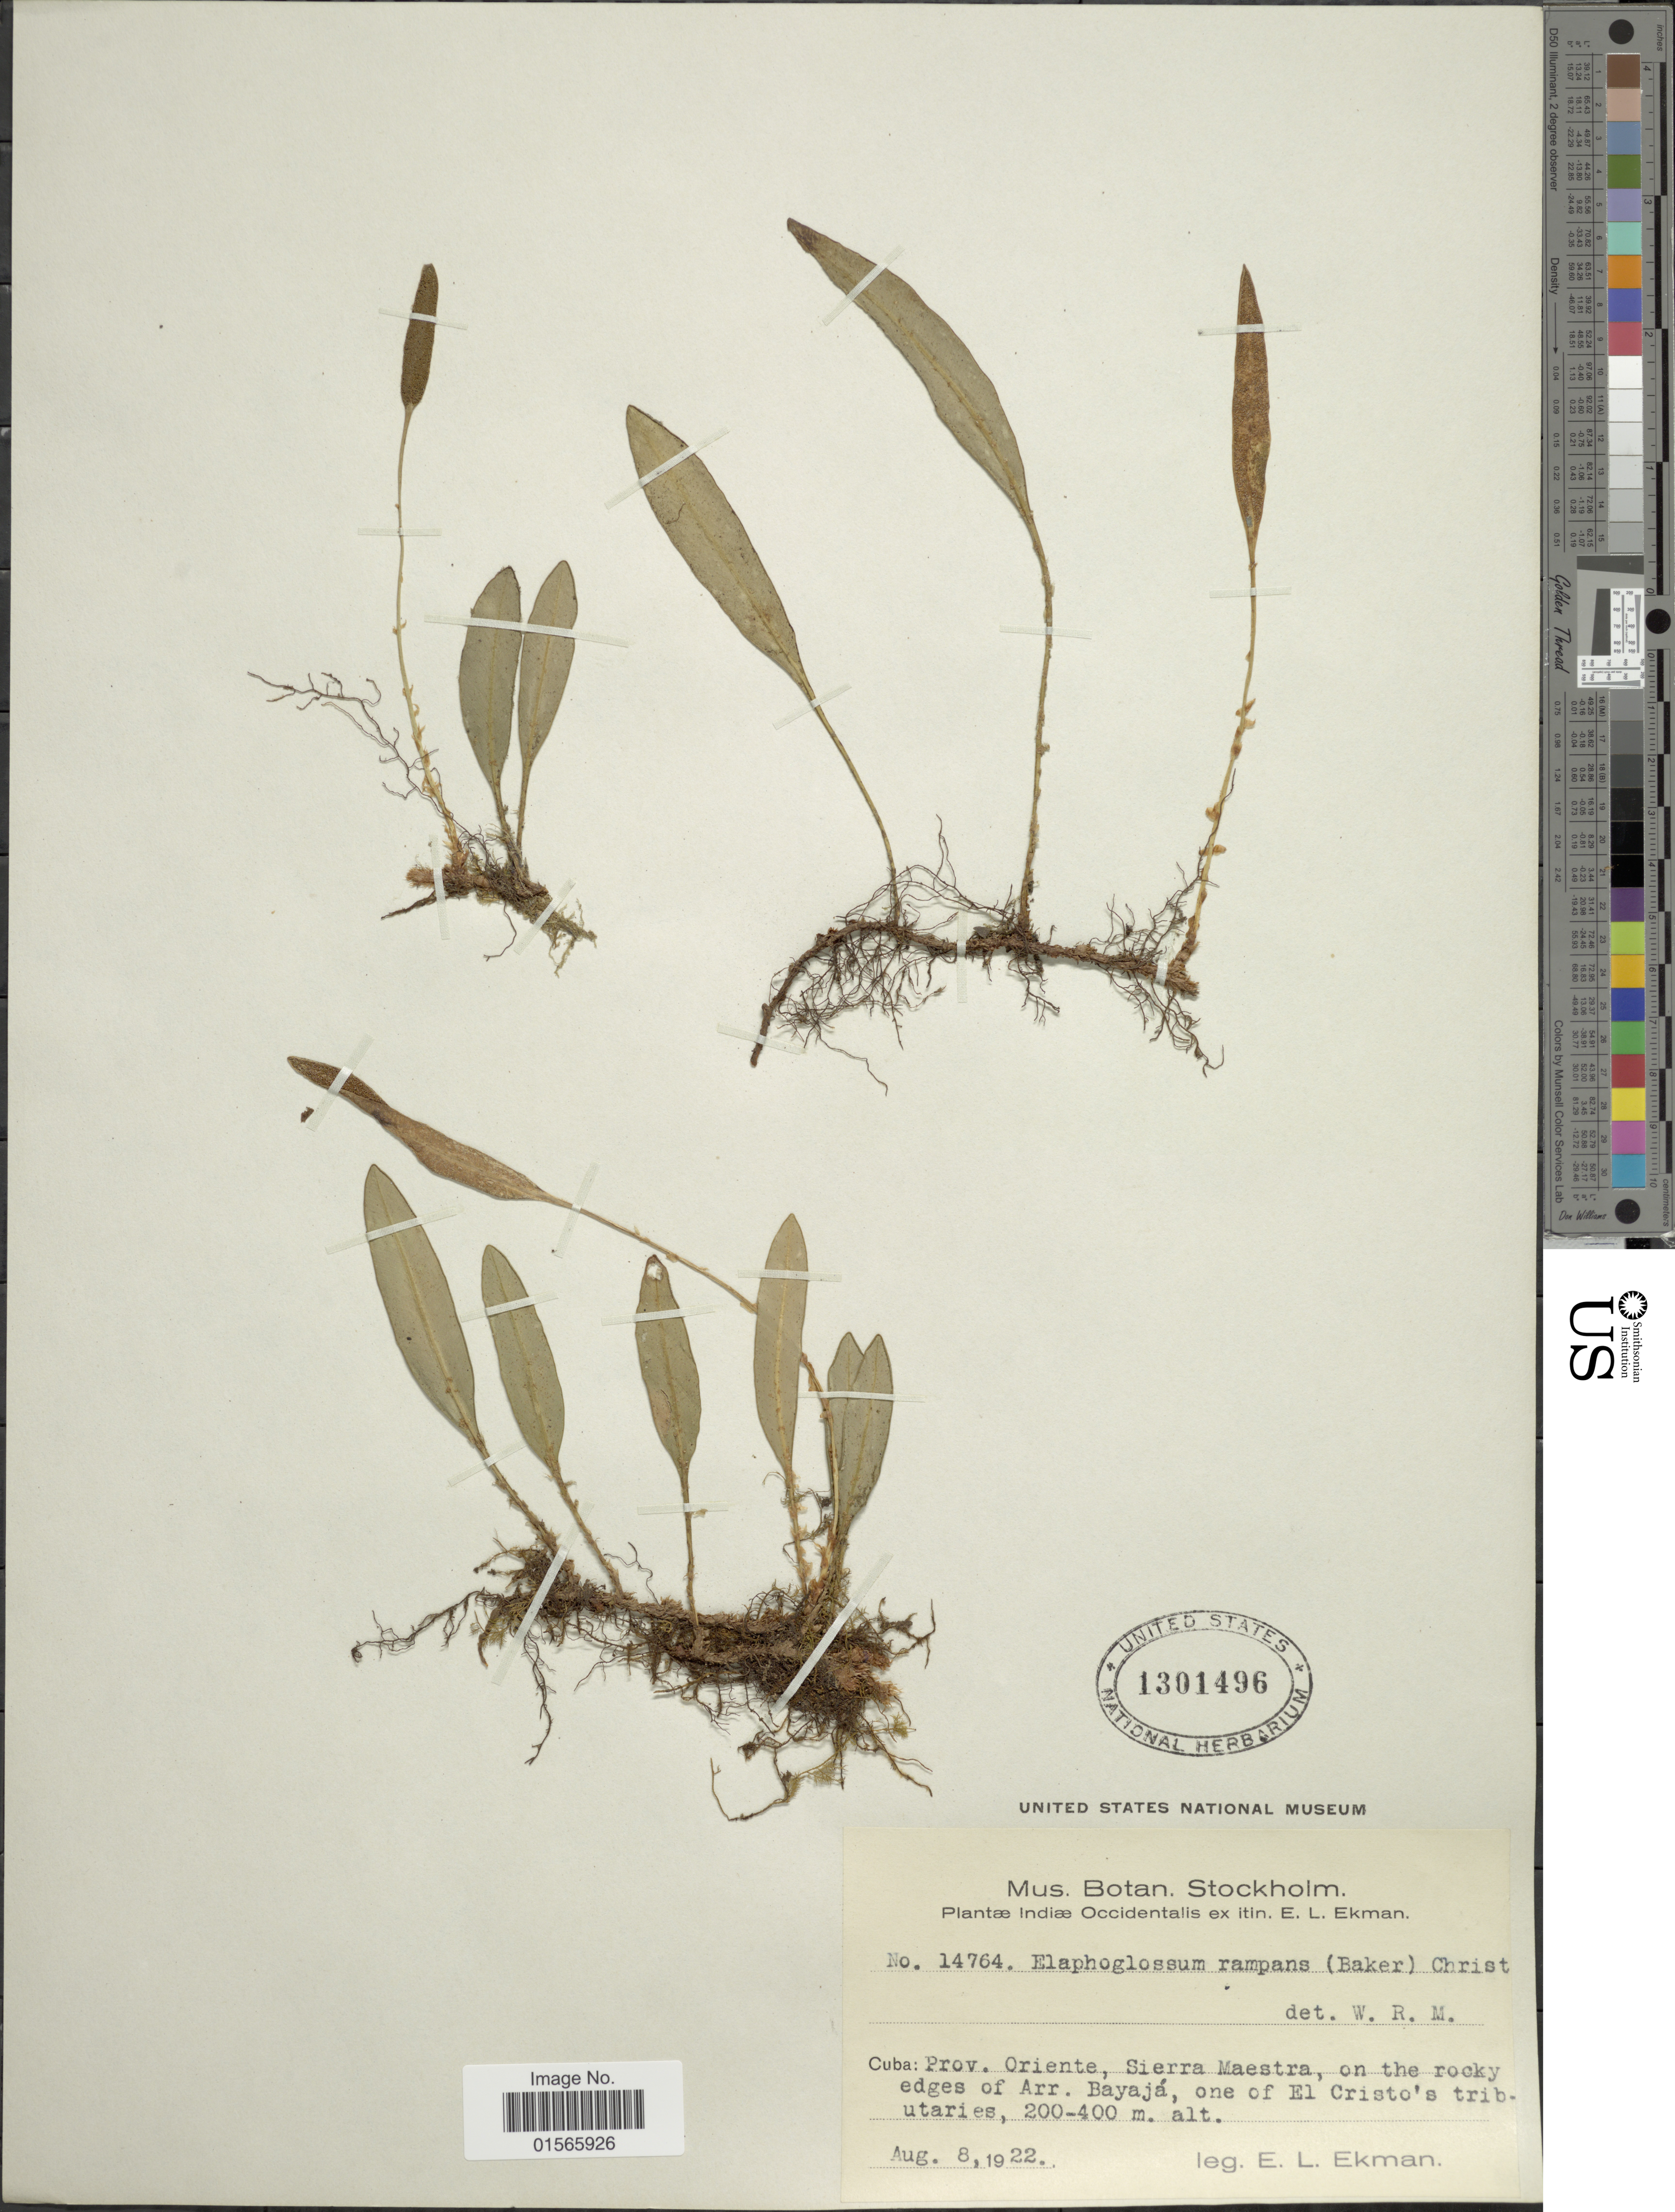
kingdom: Plantae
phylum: Tracheophyta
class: Polypodiopsida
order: Polypodiales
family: Dryopteridaceae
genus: Elaphoglossum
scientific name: Elaphoglossum revolutum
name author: (Liebm.) T. Moore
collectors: E. L. Ekman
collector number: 14764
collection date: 1922-08-08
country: Cuba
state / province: Oriente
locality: Sierra Maestra, on the rocky edges of Arr. Bayajá, one of El Cristo's tributaries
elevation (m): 200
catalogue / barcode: US 1301496